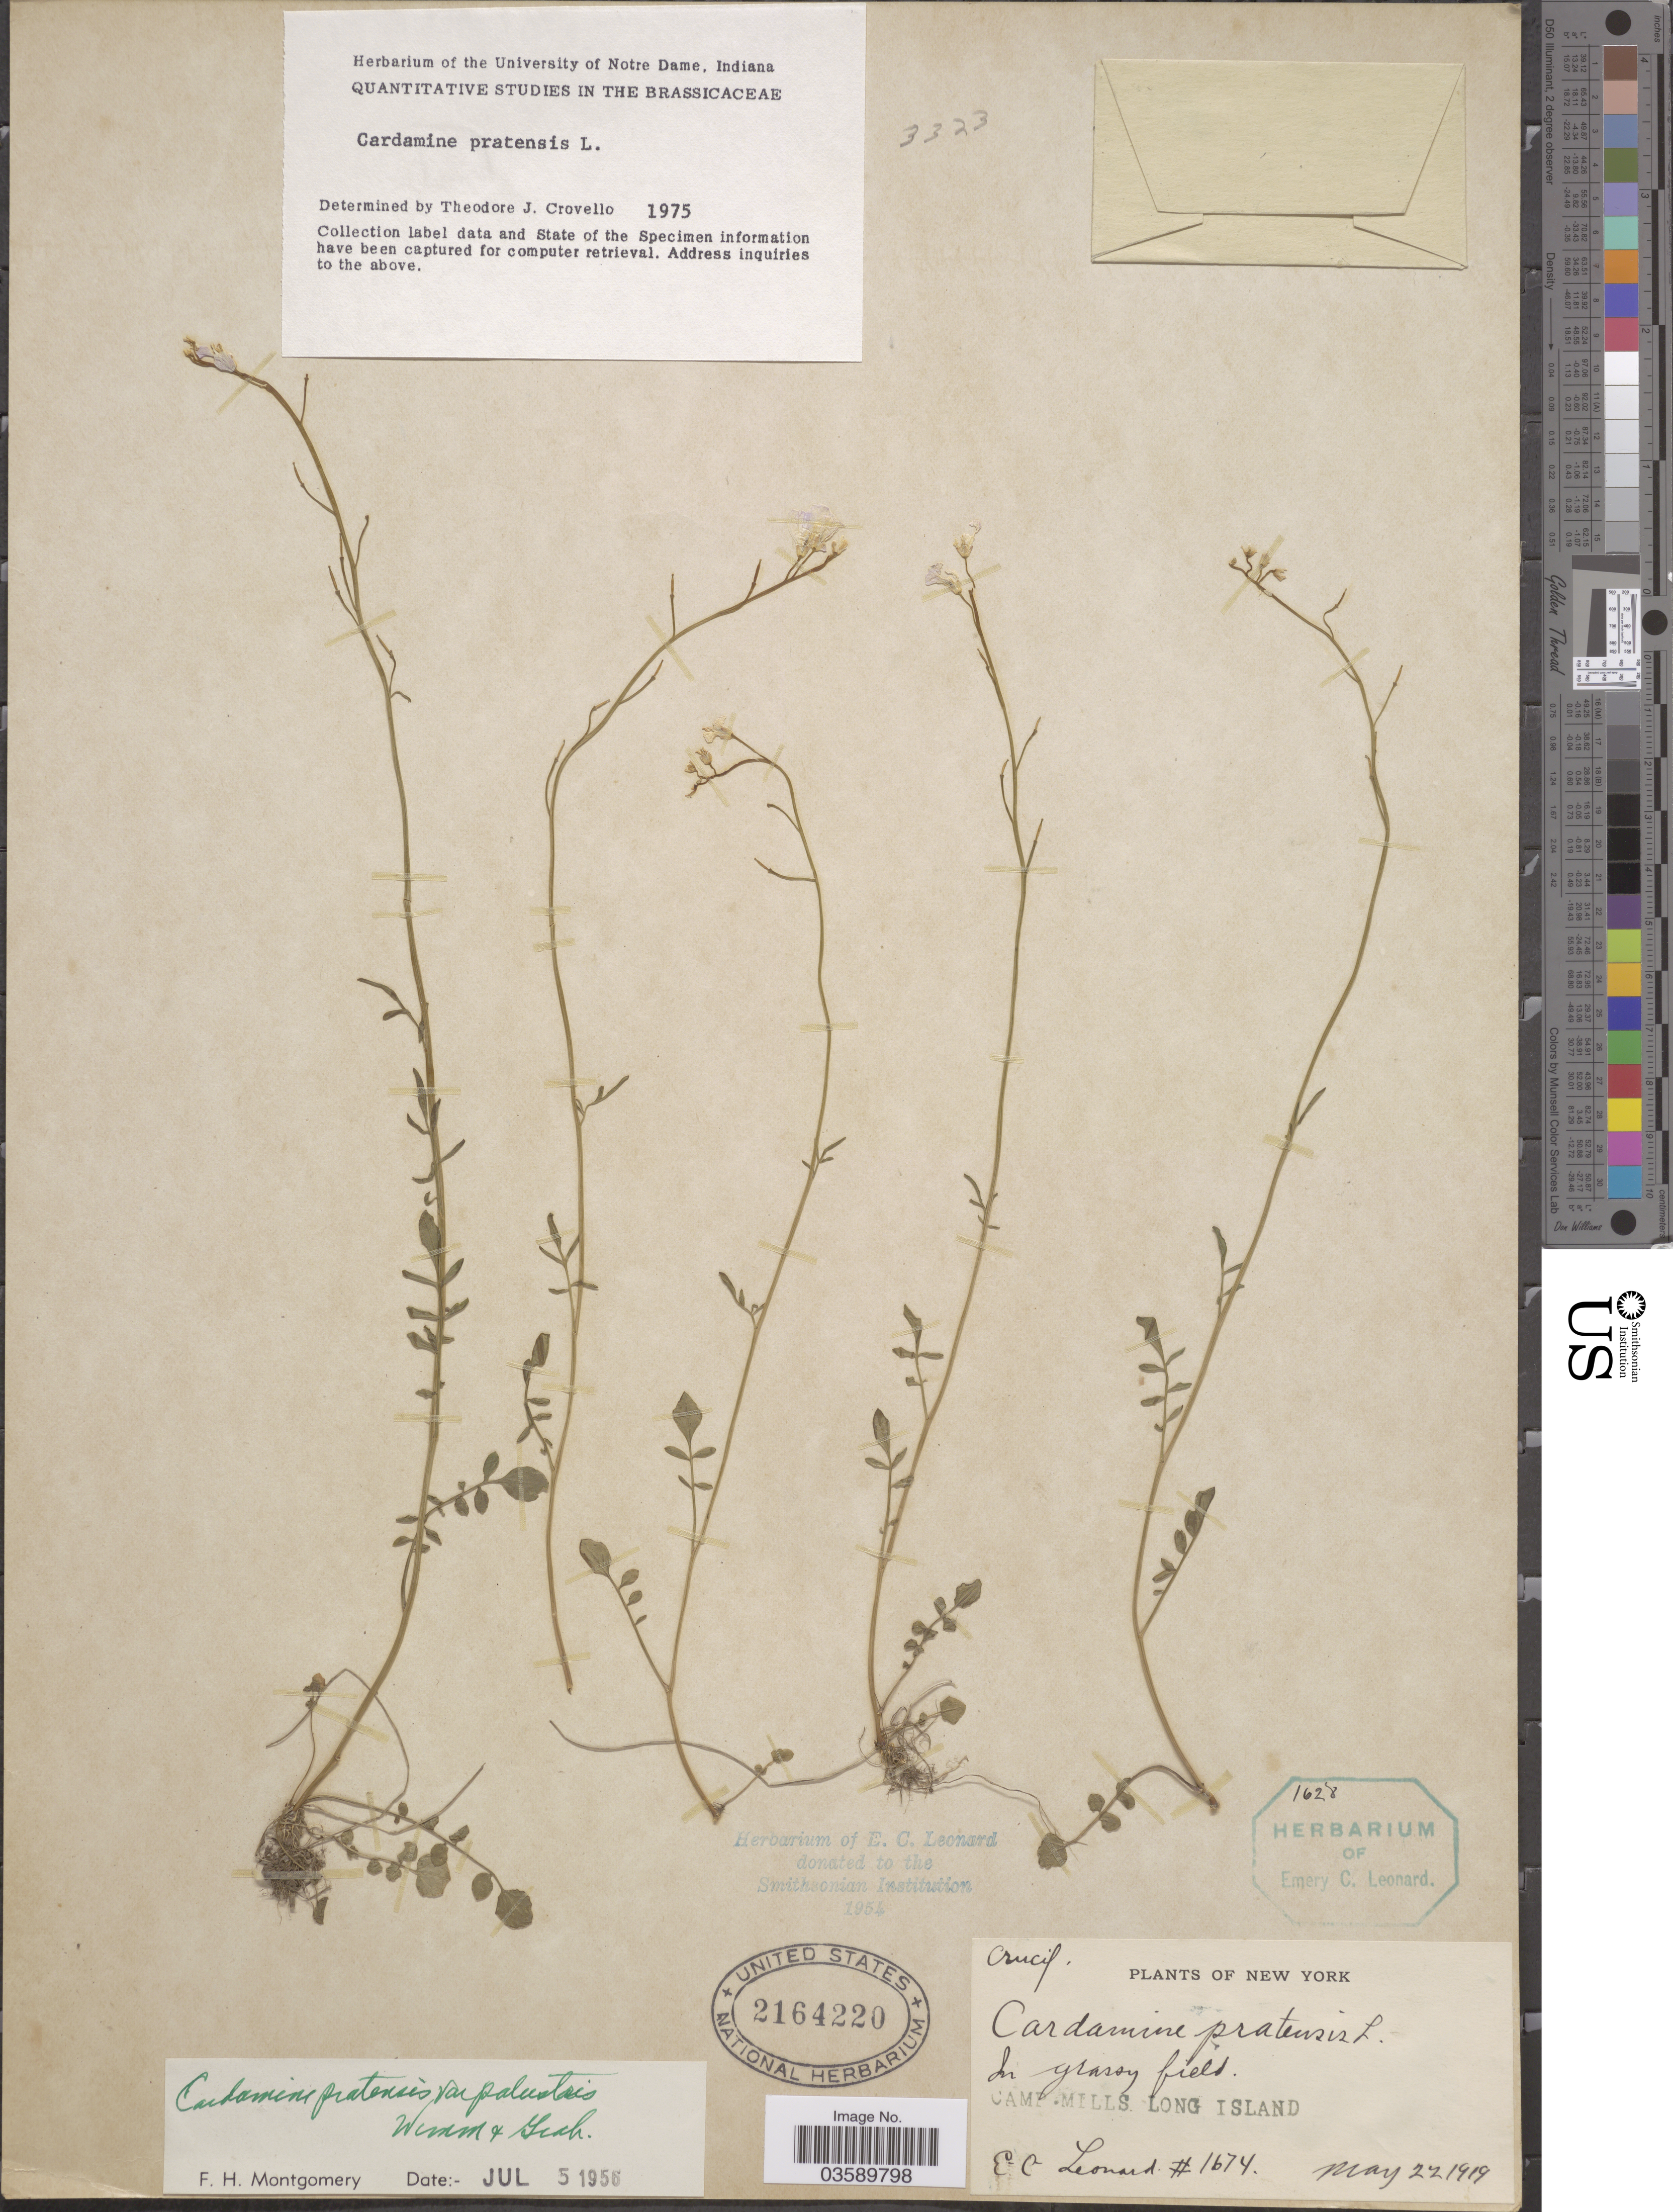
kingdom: Plantae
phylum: Tracheophyta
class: Magnoliopsida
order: Brassicales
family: Brassicaceae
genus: Cardamine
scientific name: Cardamine pratensis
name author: L.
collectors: E. C. Leonard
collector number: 1674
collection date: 1919-05-22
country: United States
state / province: New York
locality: Camp Mills. Long Island.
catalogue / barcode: US 2164220